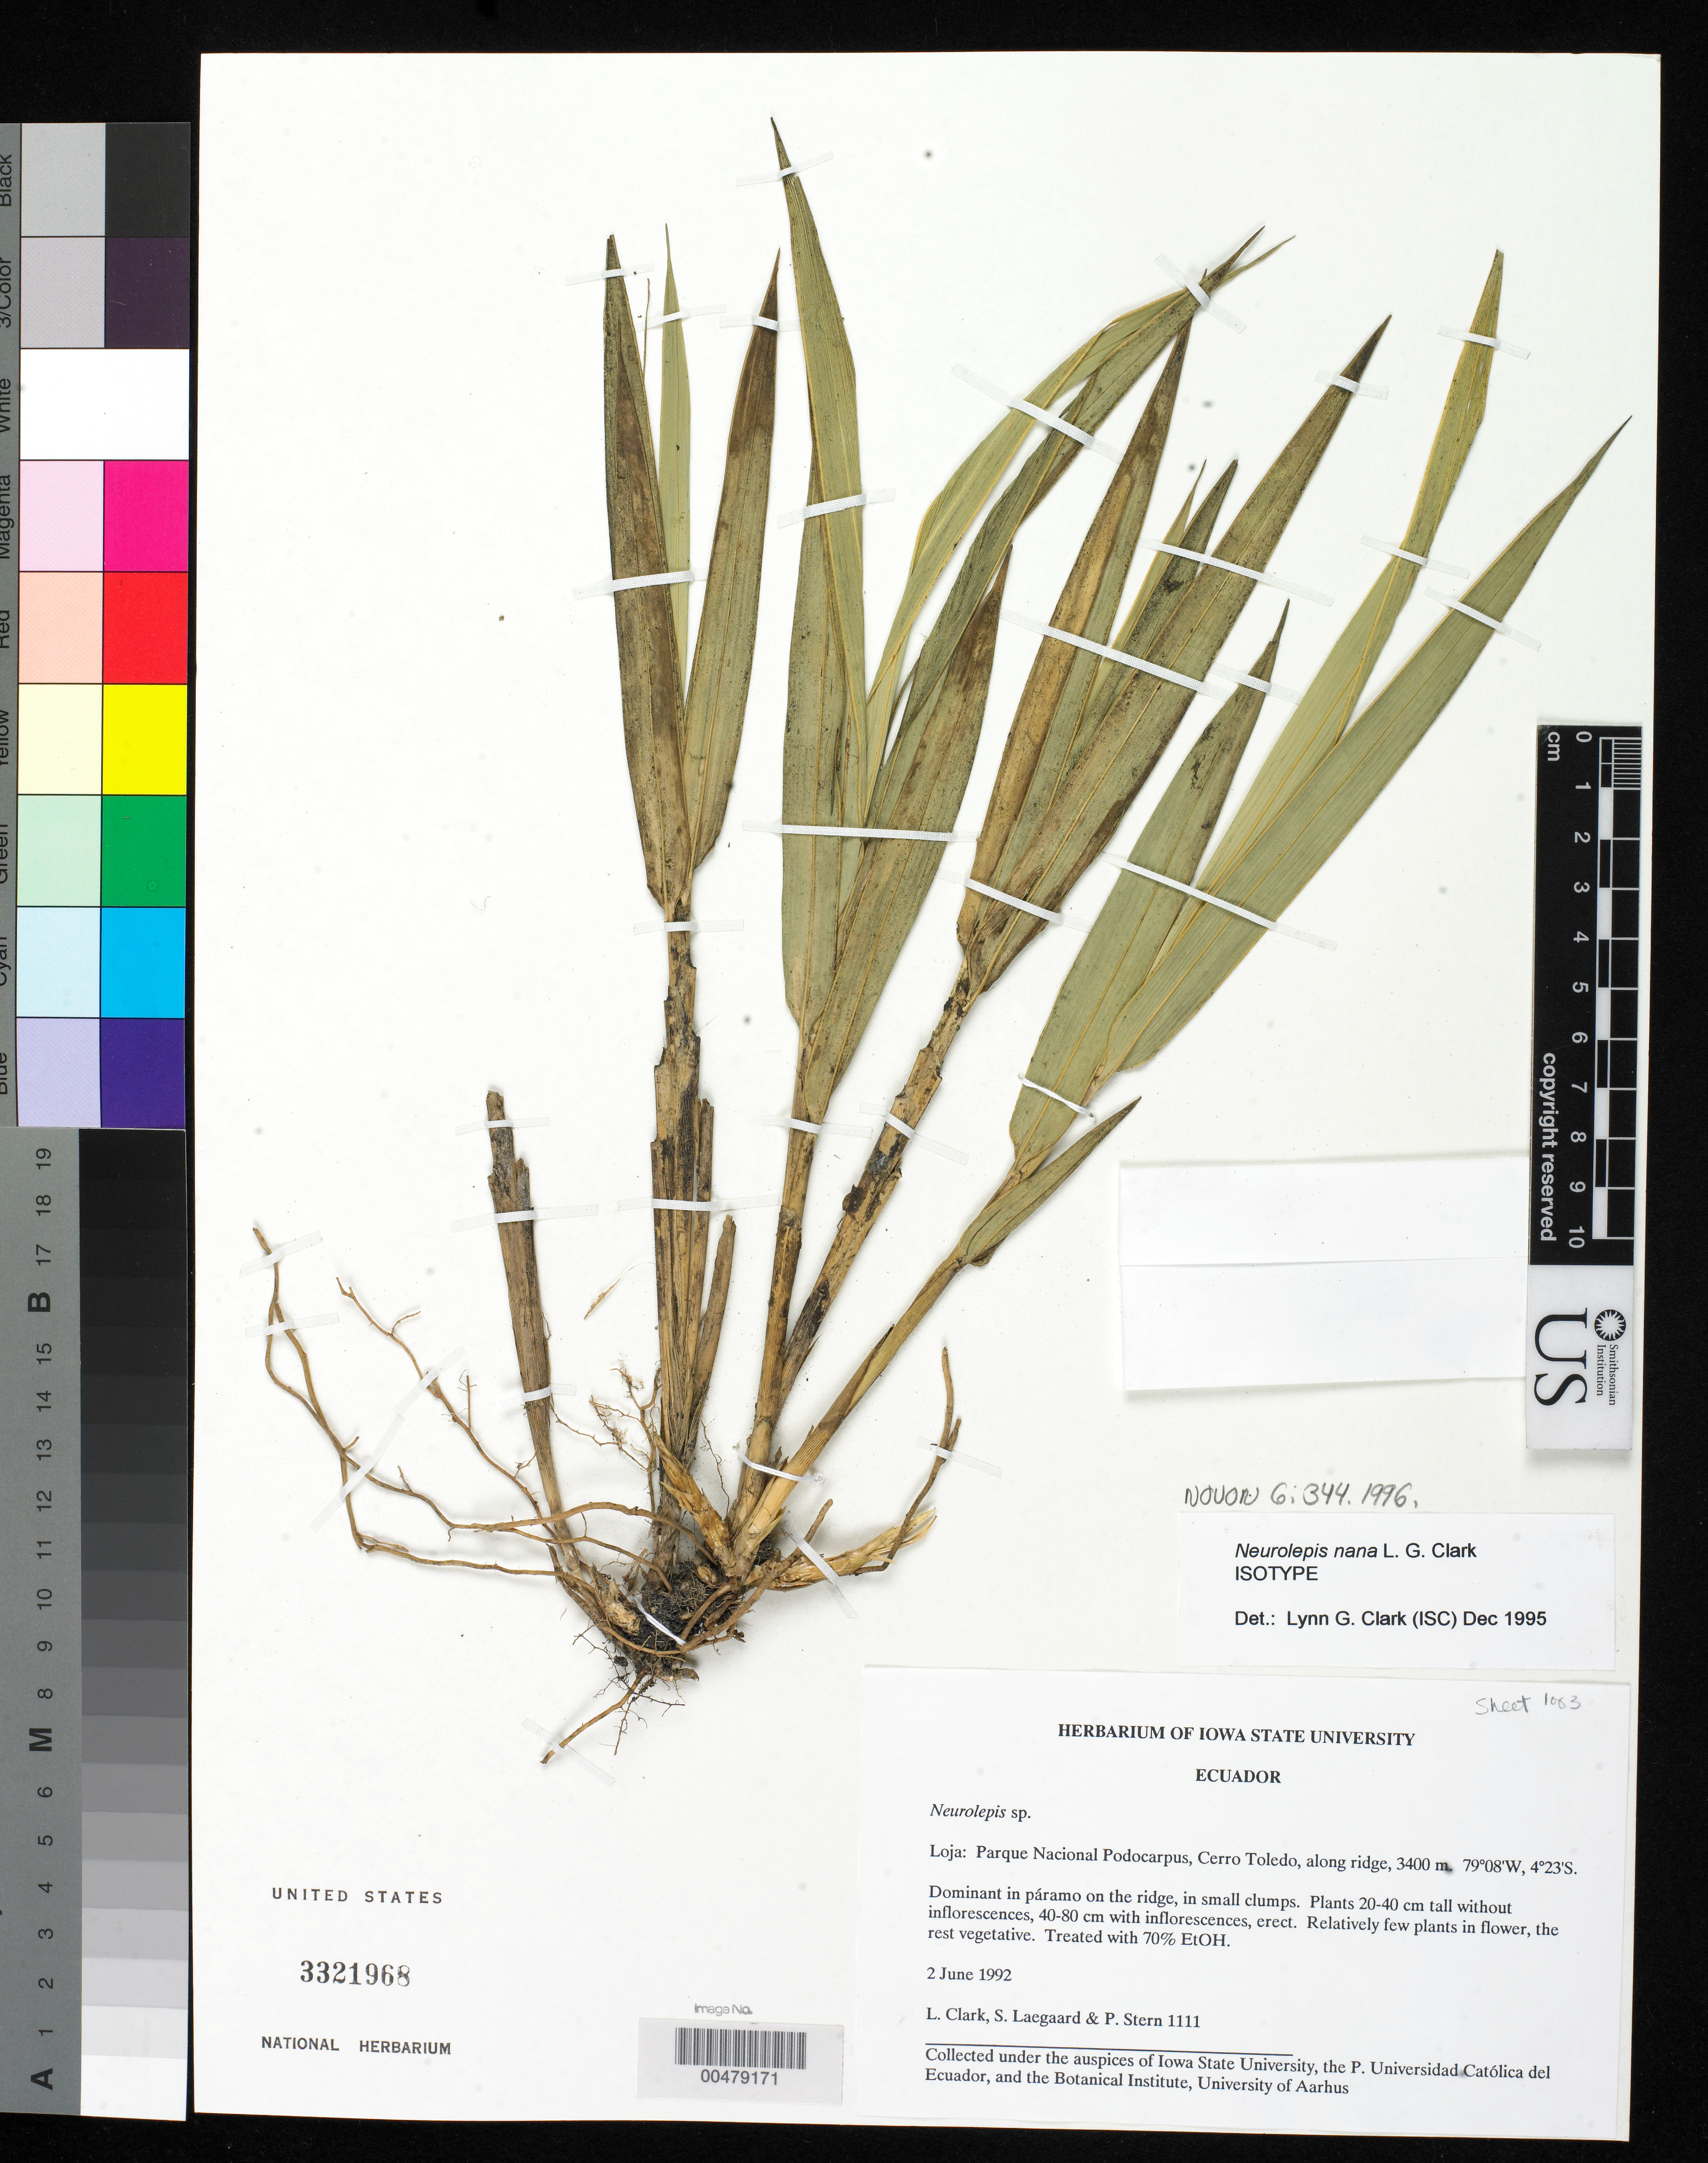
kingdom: Plantae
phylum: Tracheophyta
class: Liliopsida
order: Poales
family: Poaceae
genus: Neurolepis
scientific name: Neurolepis nana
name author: L.G. Clark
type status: Isotype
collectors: L. G. Clark, S. Lægaard & P. Stern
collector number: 1111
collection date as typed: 02 Jun 1992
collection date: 1992-06-02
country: Ecuador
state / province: Loja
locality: Parque Nacional de Podocarpus, Cerro Toledo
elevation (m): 3400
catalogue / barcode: US 3321968